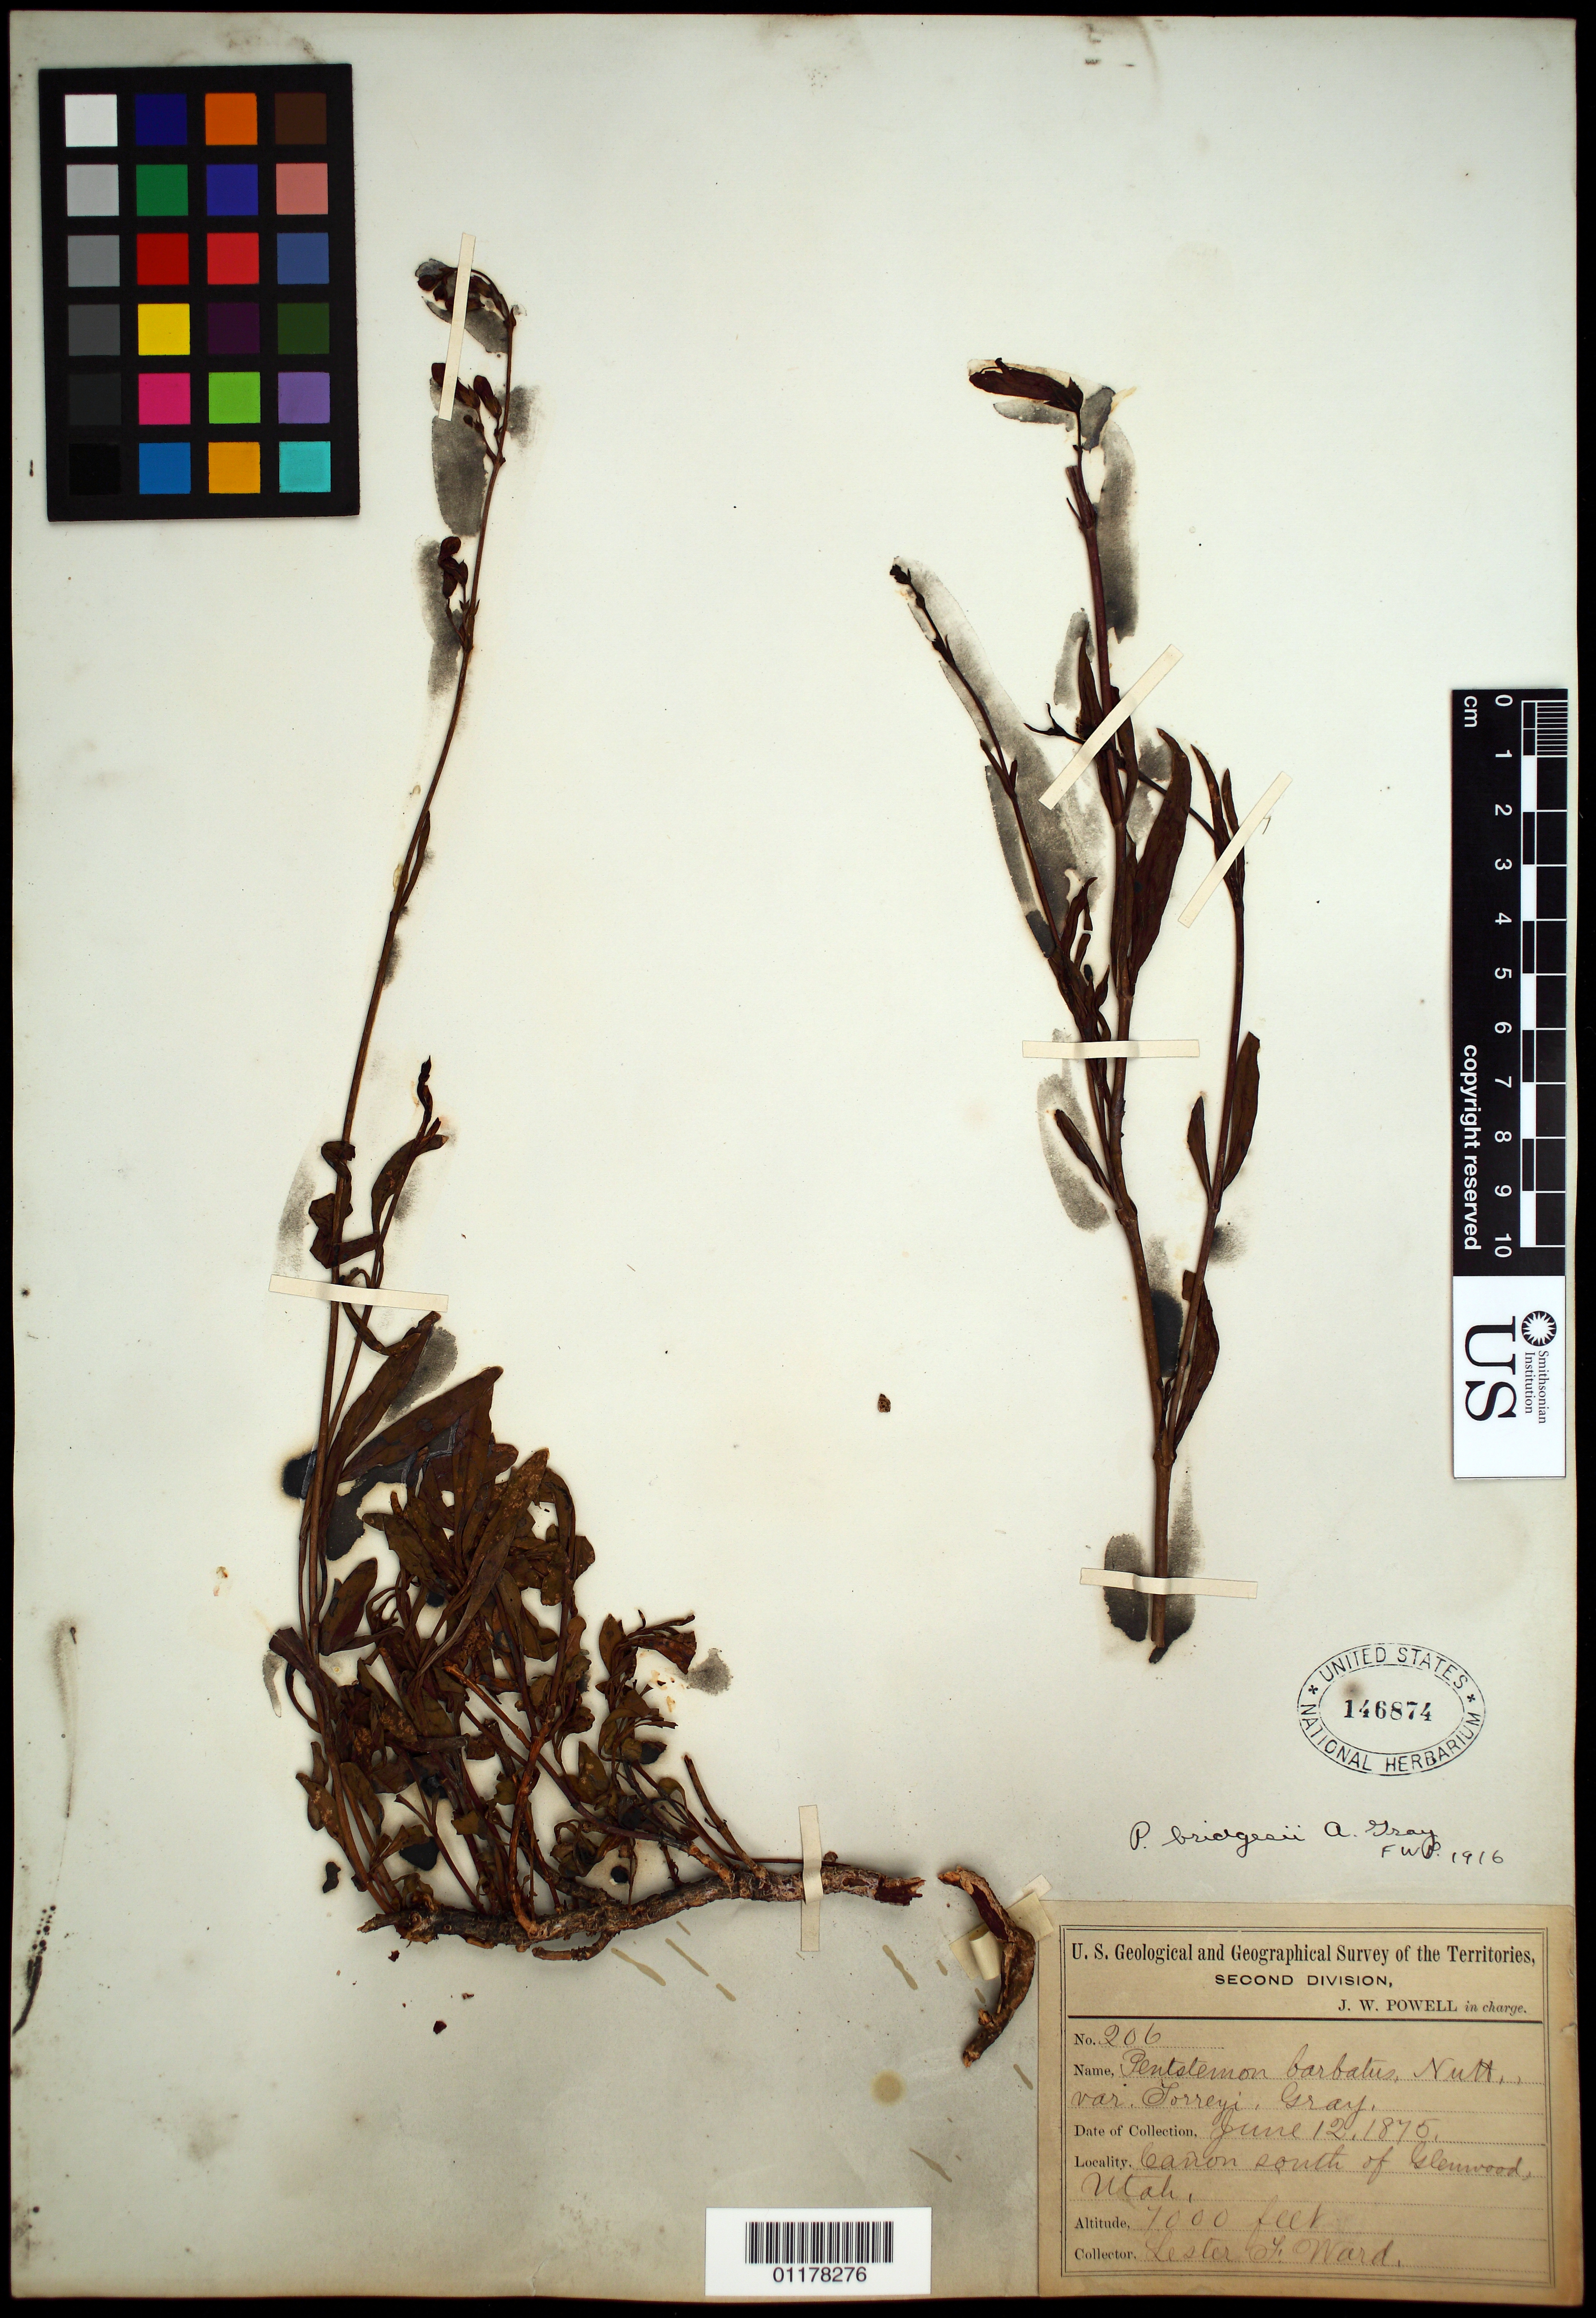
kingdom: Plantae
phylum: Tracheophyta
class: Magnoliopsida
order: Lamiales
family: Plantaginaceae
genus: Penstemon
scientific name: Penstemon bridgesii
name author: A. Gray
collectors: L. F. Ward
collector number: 206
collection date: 1875-06-12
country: United States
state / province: Utah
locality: Canyon South of Glenwood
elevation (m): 2134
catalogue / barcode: US 146874